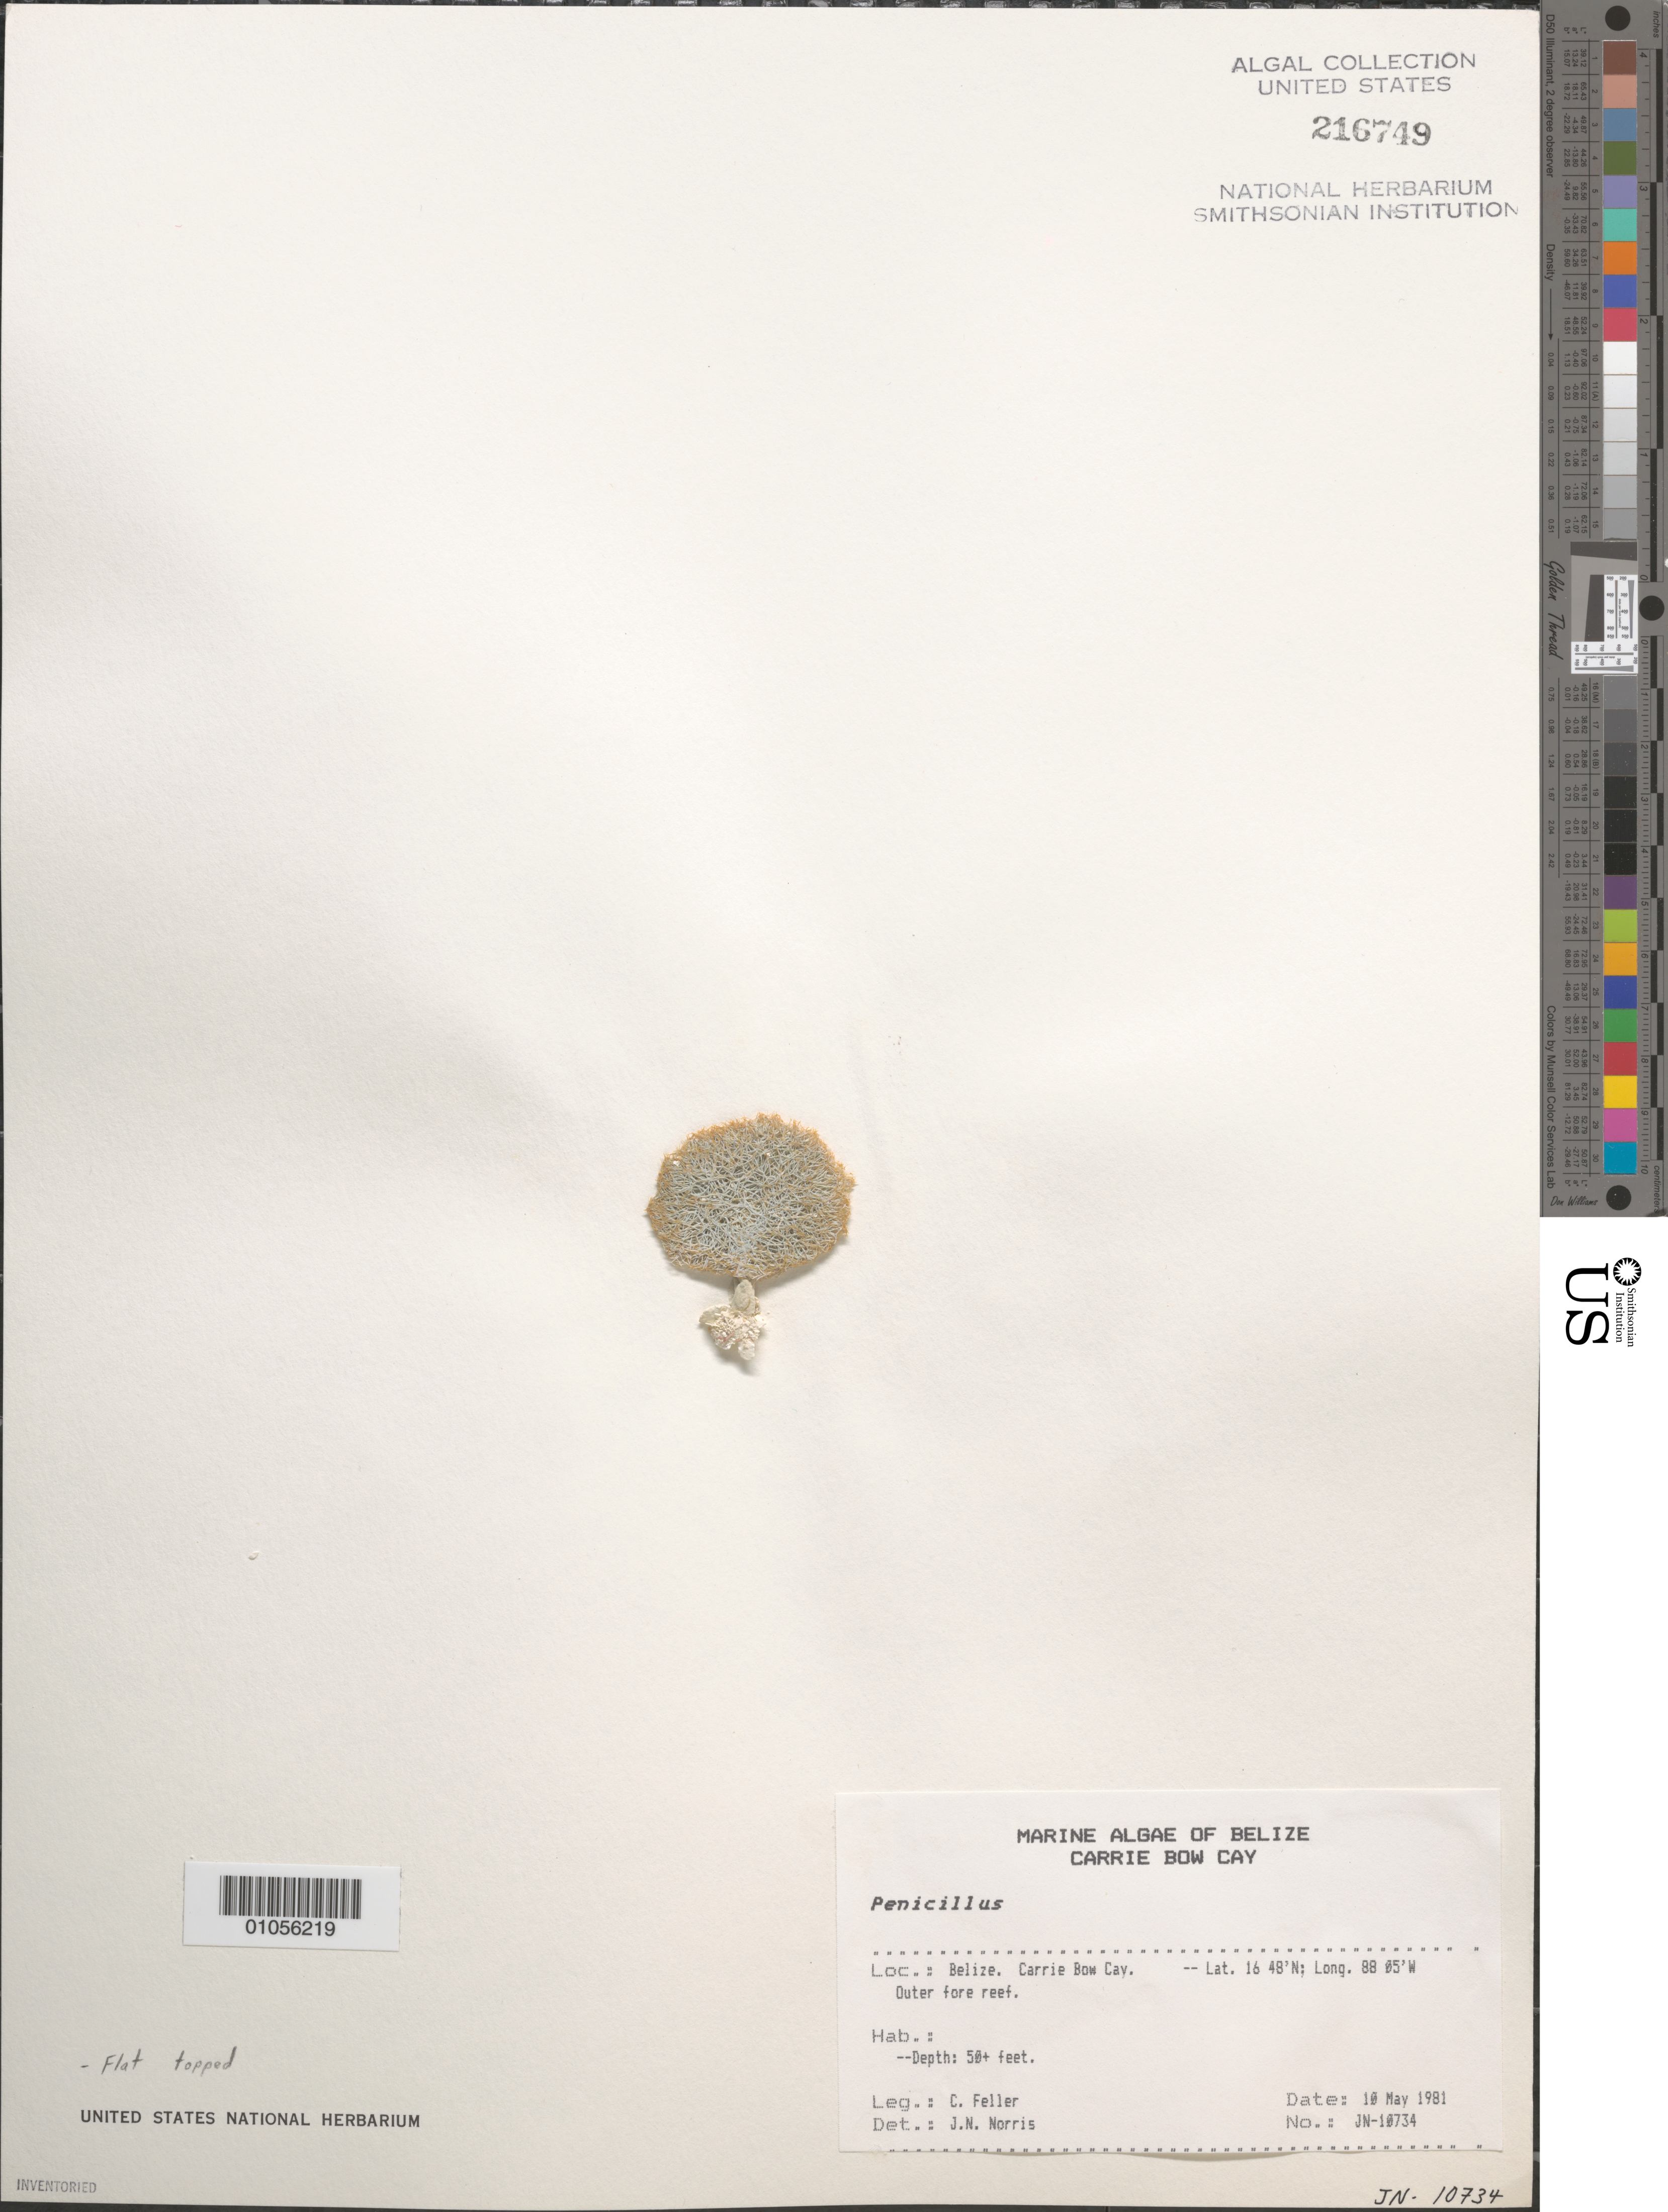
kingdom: Plantae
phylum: Chlorophyta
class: Ulvophyceae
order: Bryopsidales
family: Udoteaceae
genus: Penicillus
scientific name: Penicillus sp.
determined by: Norris, James N.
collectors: C. Feller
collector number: JN-10734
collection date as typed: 10 May 1981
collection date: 1981-05-10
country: Belize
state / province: Stann Creek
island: Carrie Bow Cay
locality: Outer fore reef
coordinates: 16 48' N, 88 05' W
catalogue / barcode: US 216749